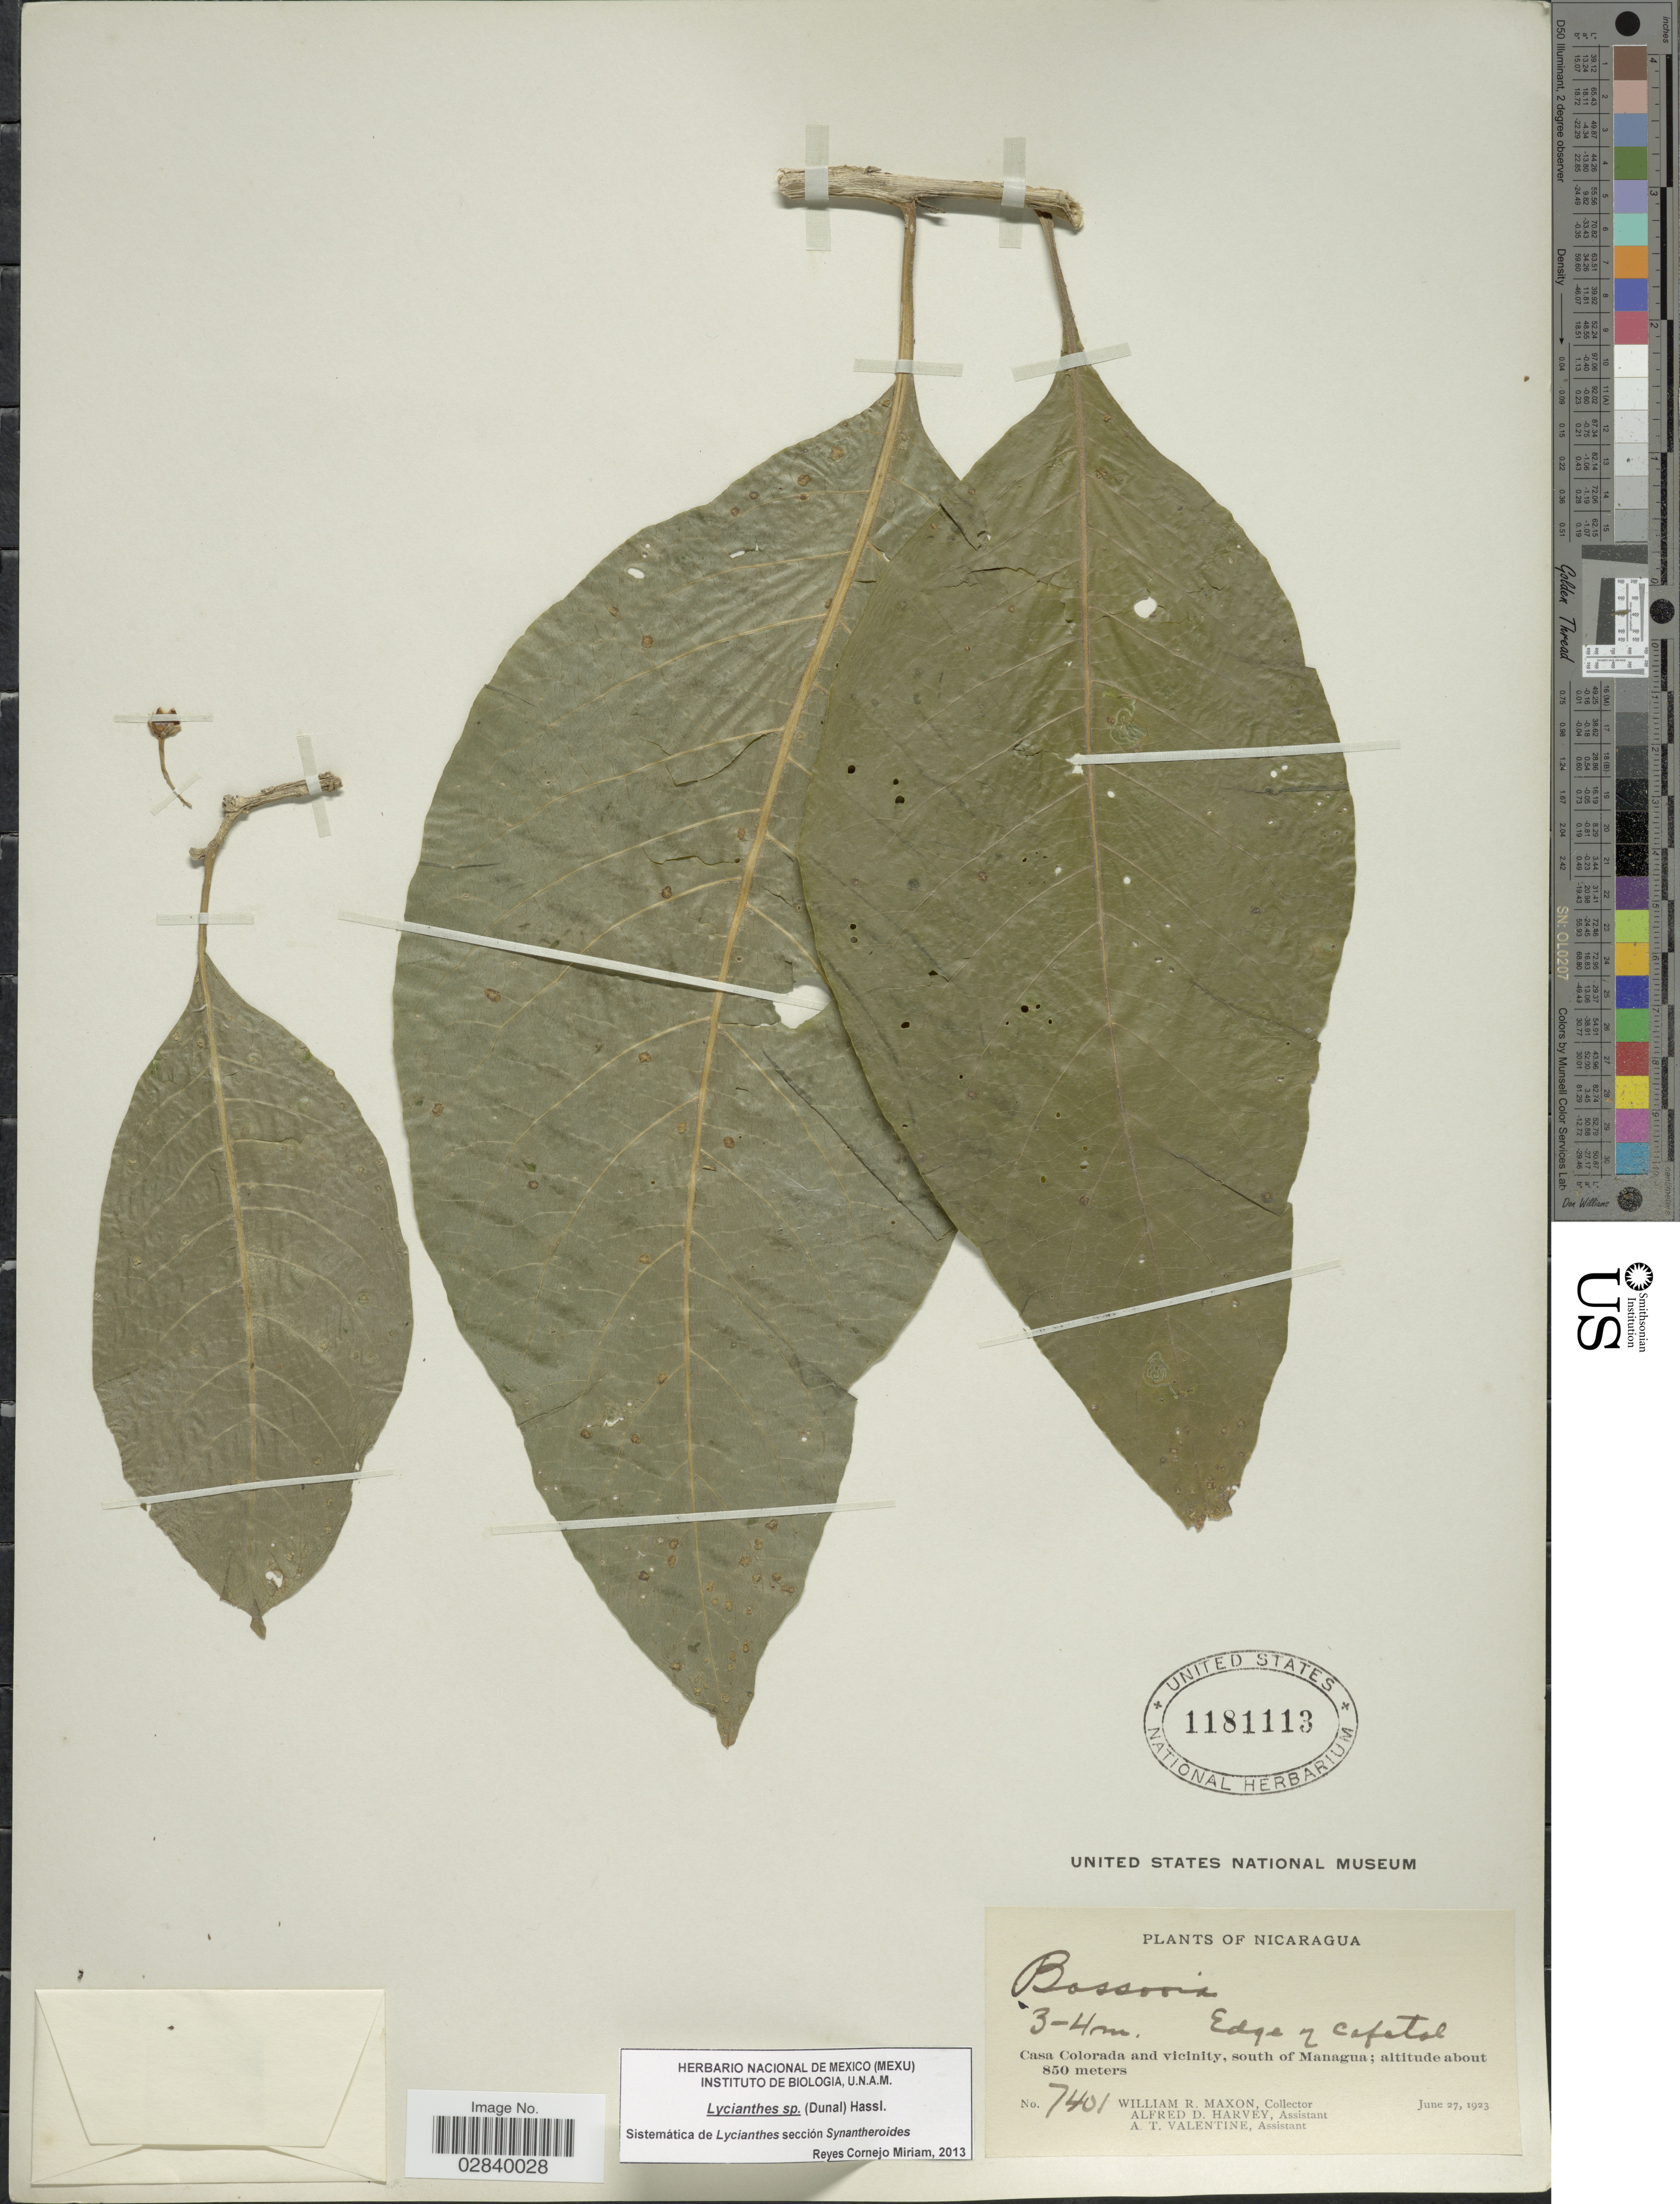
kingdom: Plantae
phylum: Tracheophyta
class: Magnoliopsida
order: Solanales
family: Solanaceae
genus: Lycianthes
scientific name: Lycianthes sp.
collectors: W. R. Maxon, A. D. Harvey & A. Valentine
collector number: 7401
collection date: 1923-06-27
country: Nicaragua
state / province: Managua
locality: Casa Colorada and vicinity, south of Managua.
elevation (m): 850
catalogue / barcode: US 1181113